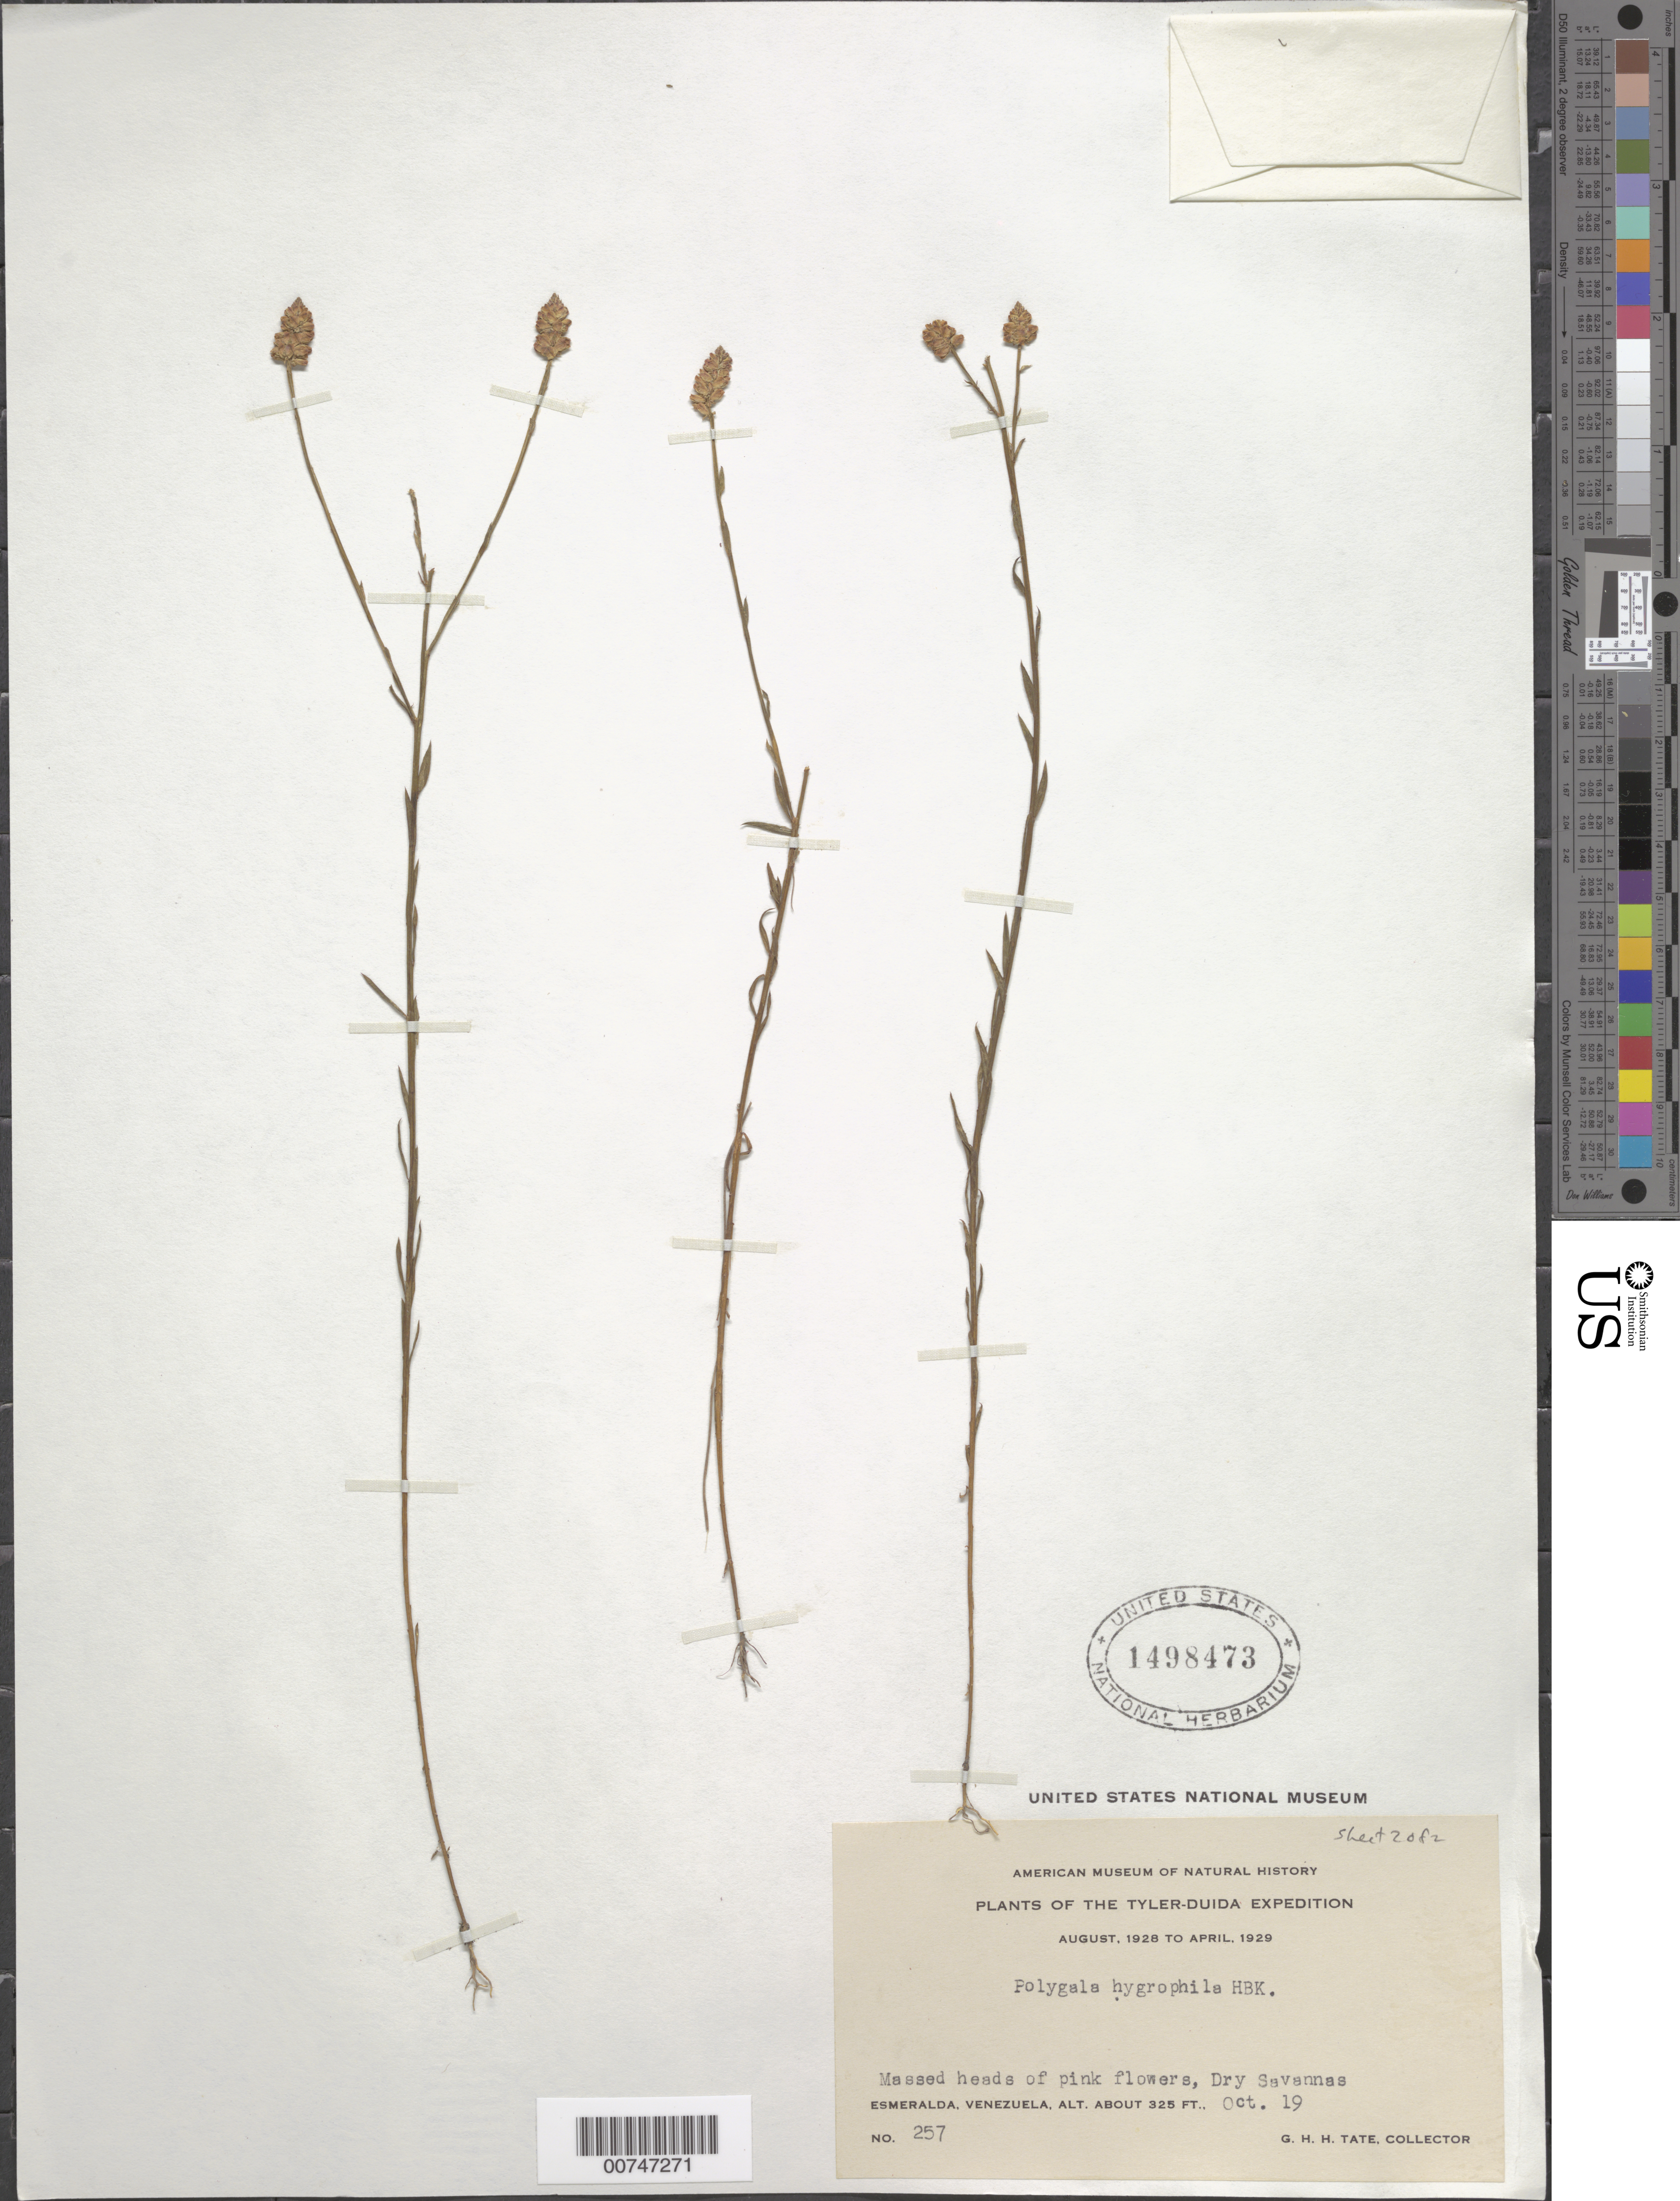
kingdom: Plantae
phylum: Tracheophyta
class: Magnoliopsida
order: Fabales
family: Polygalaceae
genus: Polygala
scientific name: Polygala hygrophila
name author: Kunth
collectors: G. H. H.Tate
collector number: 257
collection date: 1928-10-19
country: Venezuela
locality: Esmeralda.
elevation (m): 99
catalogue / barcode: US 1498473